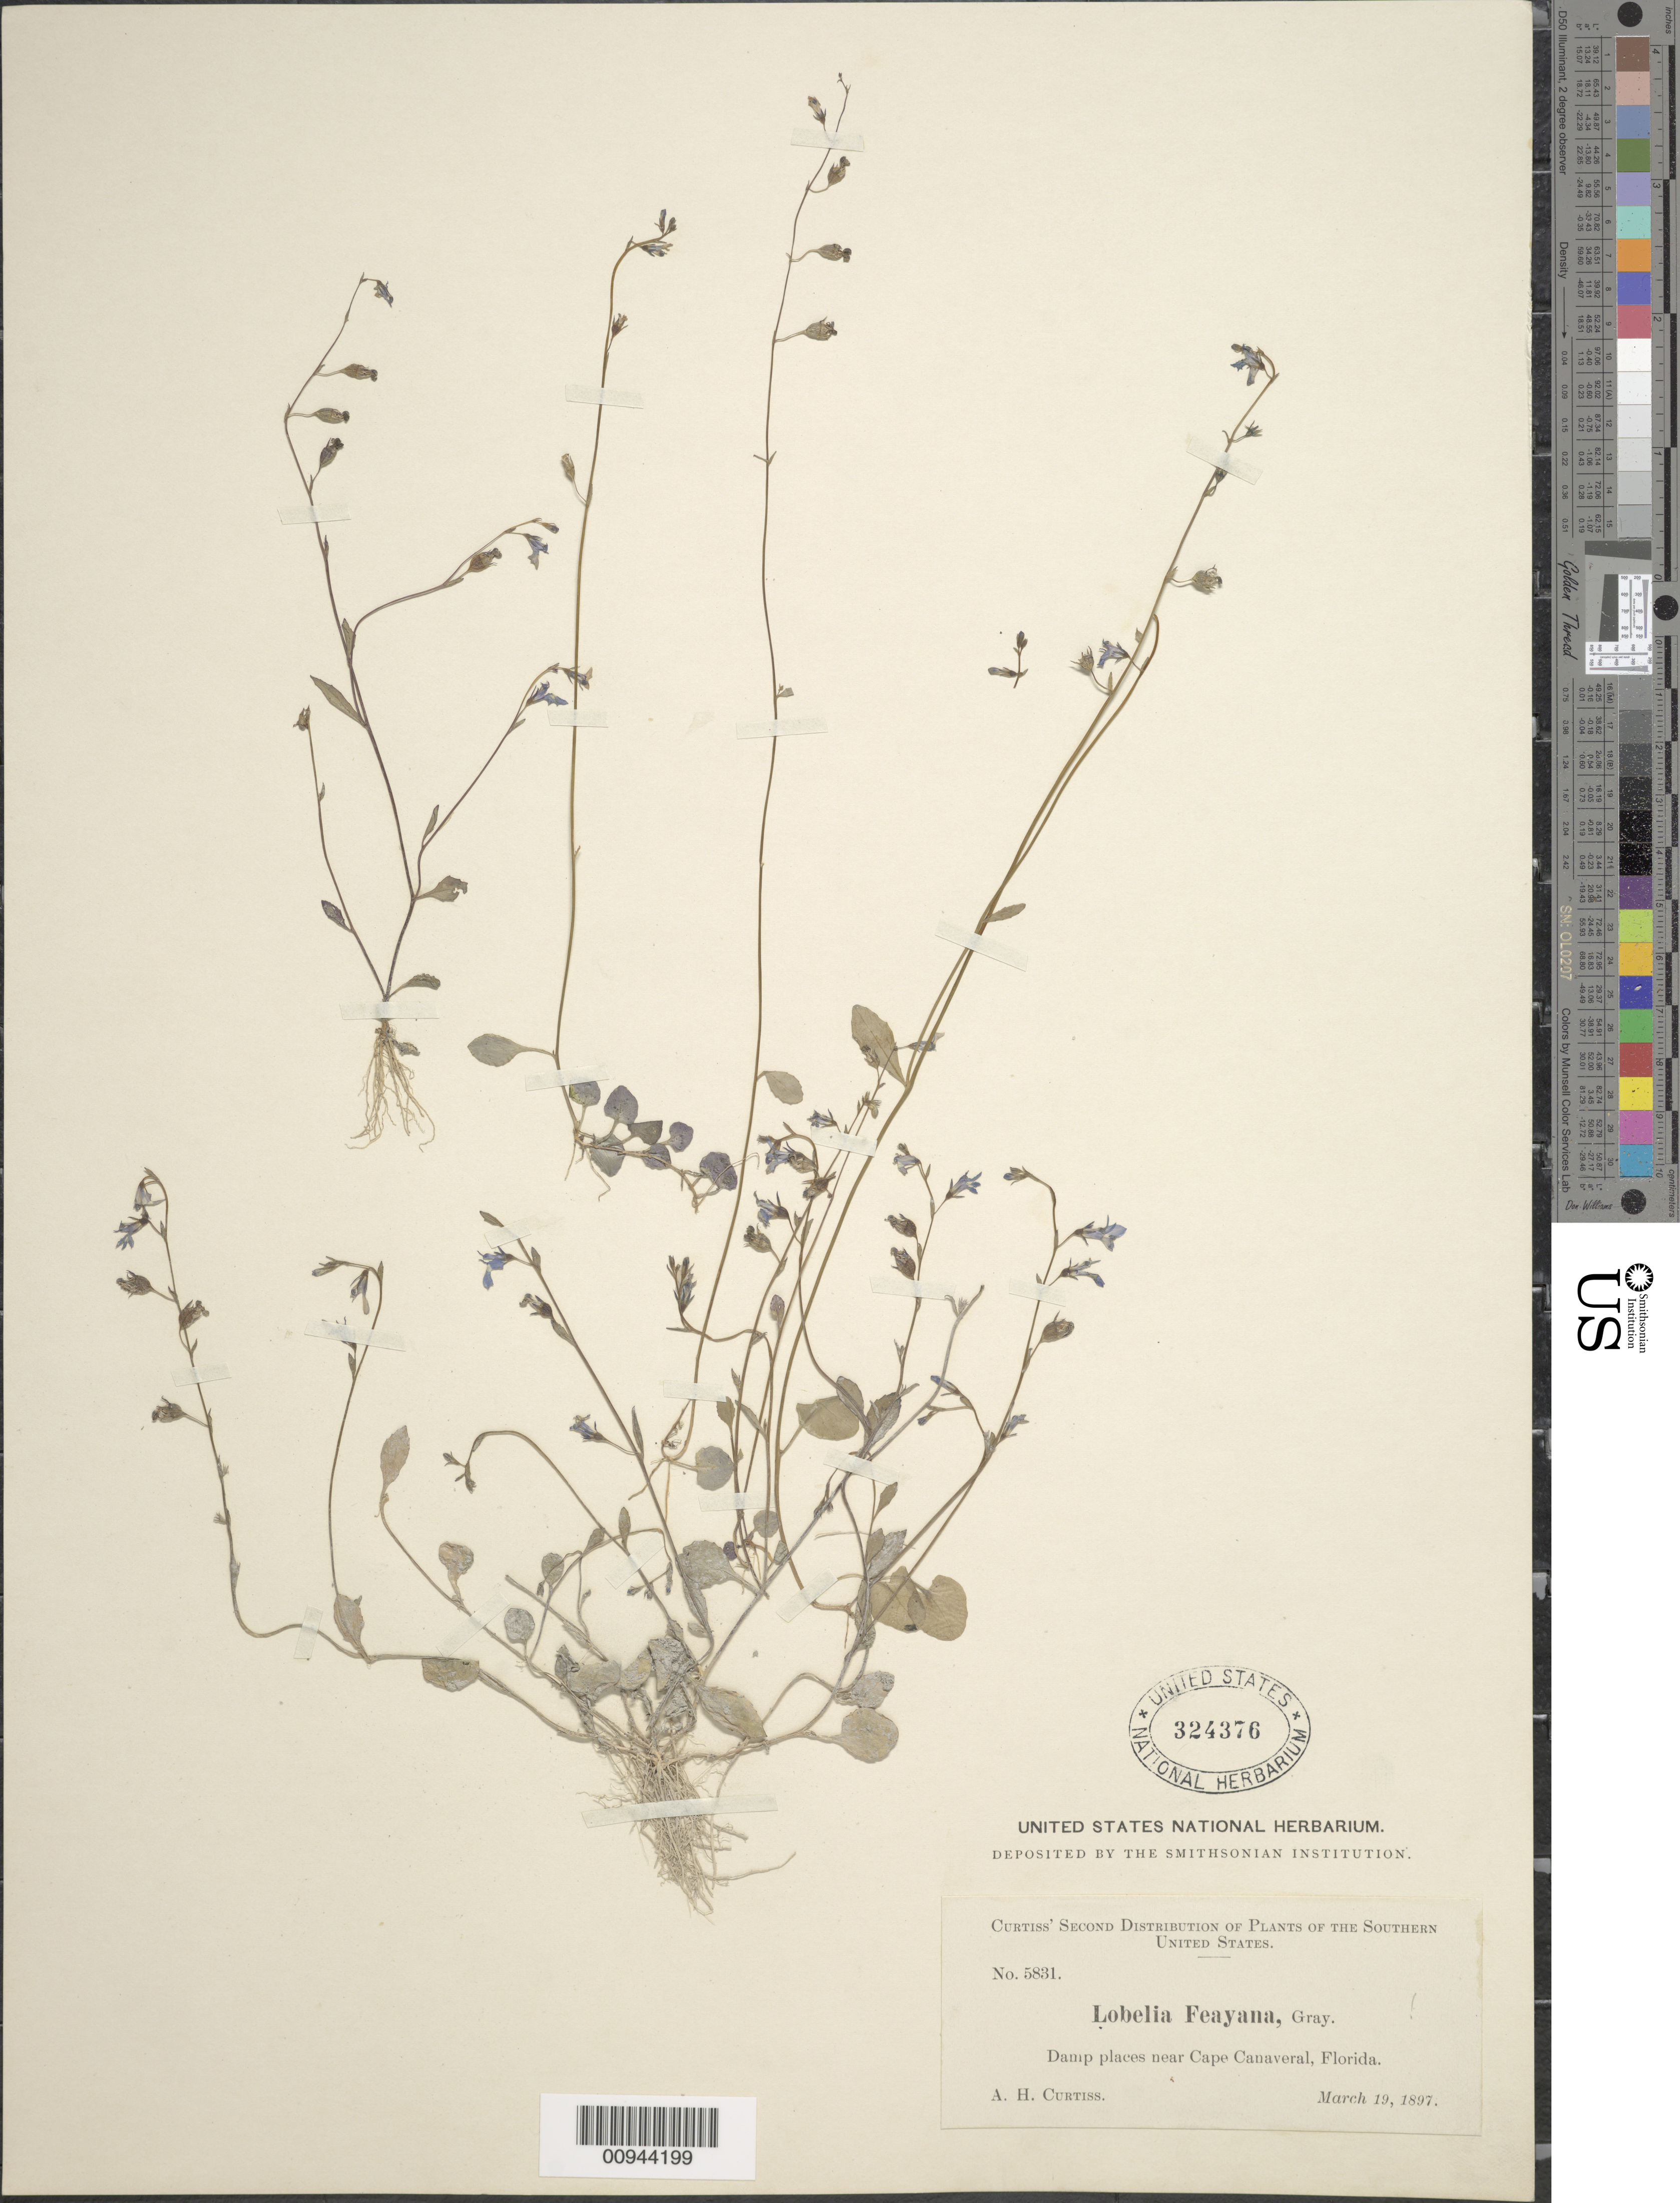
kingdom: Plantae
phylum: Tracheophyta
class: Magnoliopsida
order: Asterales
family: Campanulaceae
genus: Lobelia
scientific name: Lobelia feayana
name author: A. Gray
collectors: A. H. Curtiss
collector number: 5831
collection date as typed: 19 Mar 1897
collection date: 1897-03-19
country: United States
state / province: Florida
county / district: Brevard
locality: Cape Canaveral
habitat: damp places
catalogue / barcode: US 324376